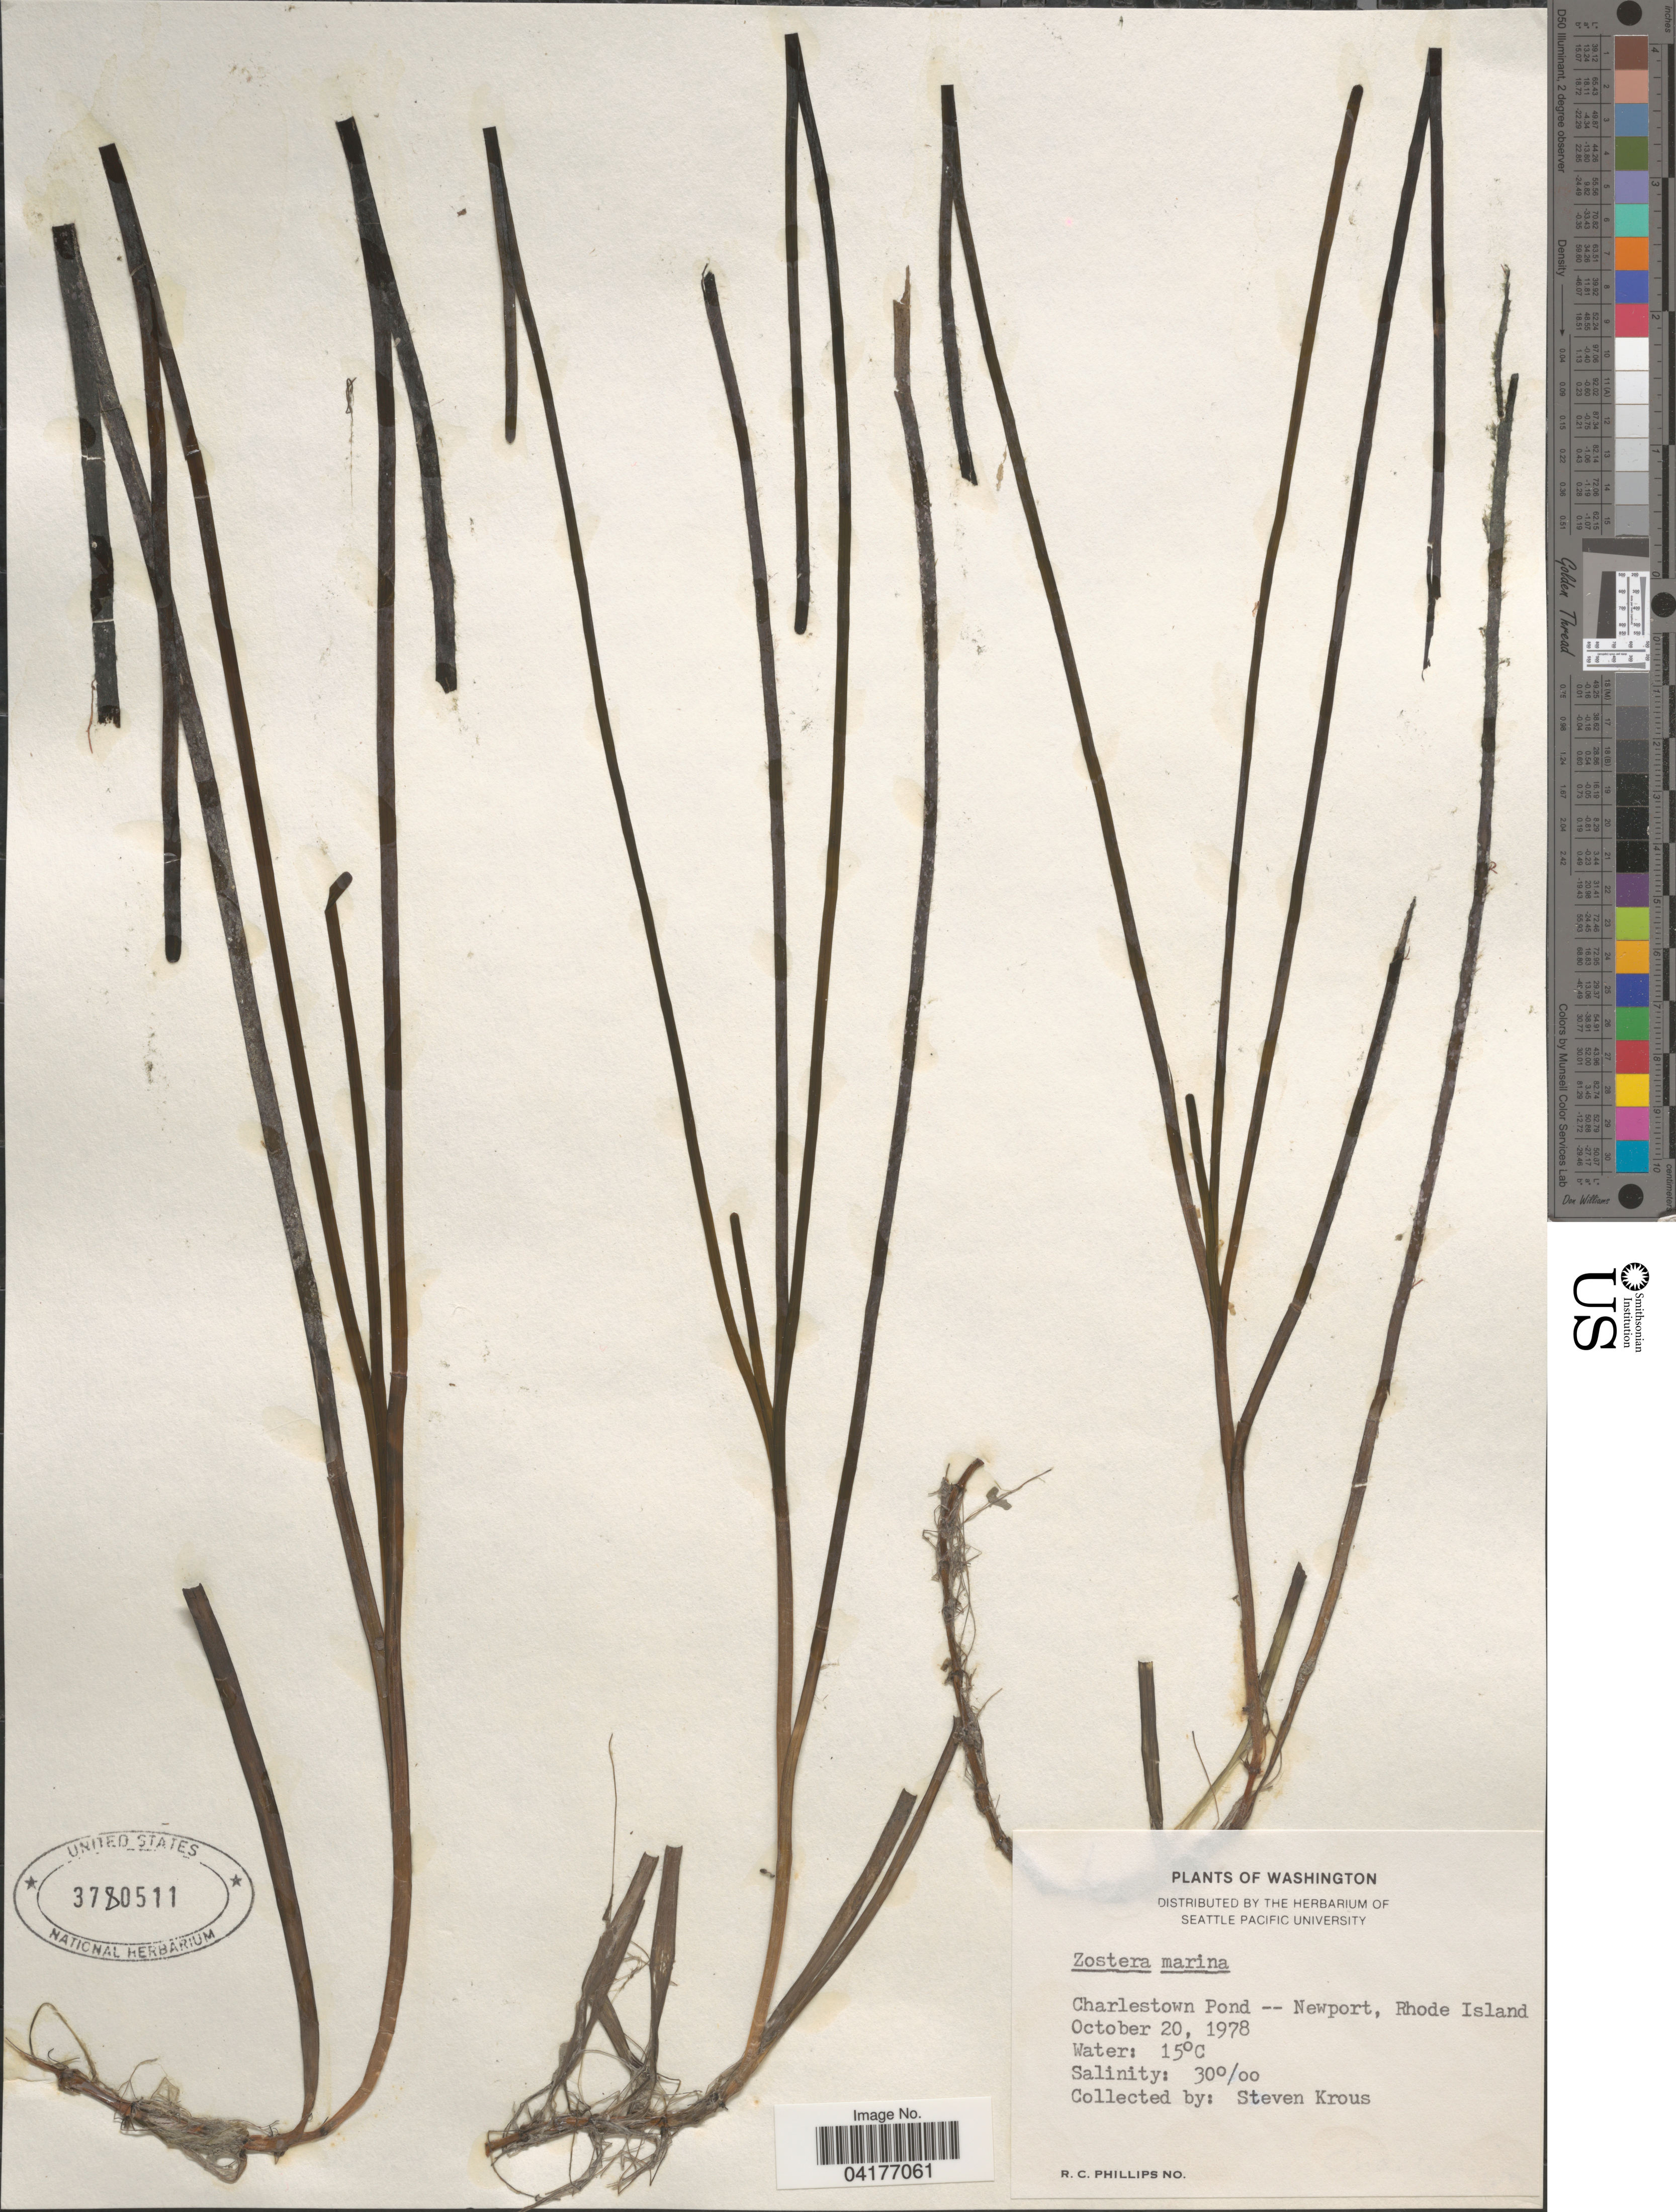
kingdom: Plantae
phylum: Tracheophyta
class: Liliopsida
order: Alismatales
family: Zosteraceae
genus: Zostera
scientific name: Zostera marina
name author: L.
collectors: S. Krous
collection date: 1978-10-20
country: United States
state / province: Rhode Island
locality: Charlestown Pond -- Newport.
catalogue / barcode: US 3780511